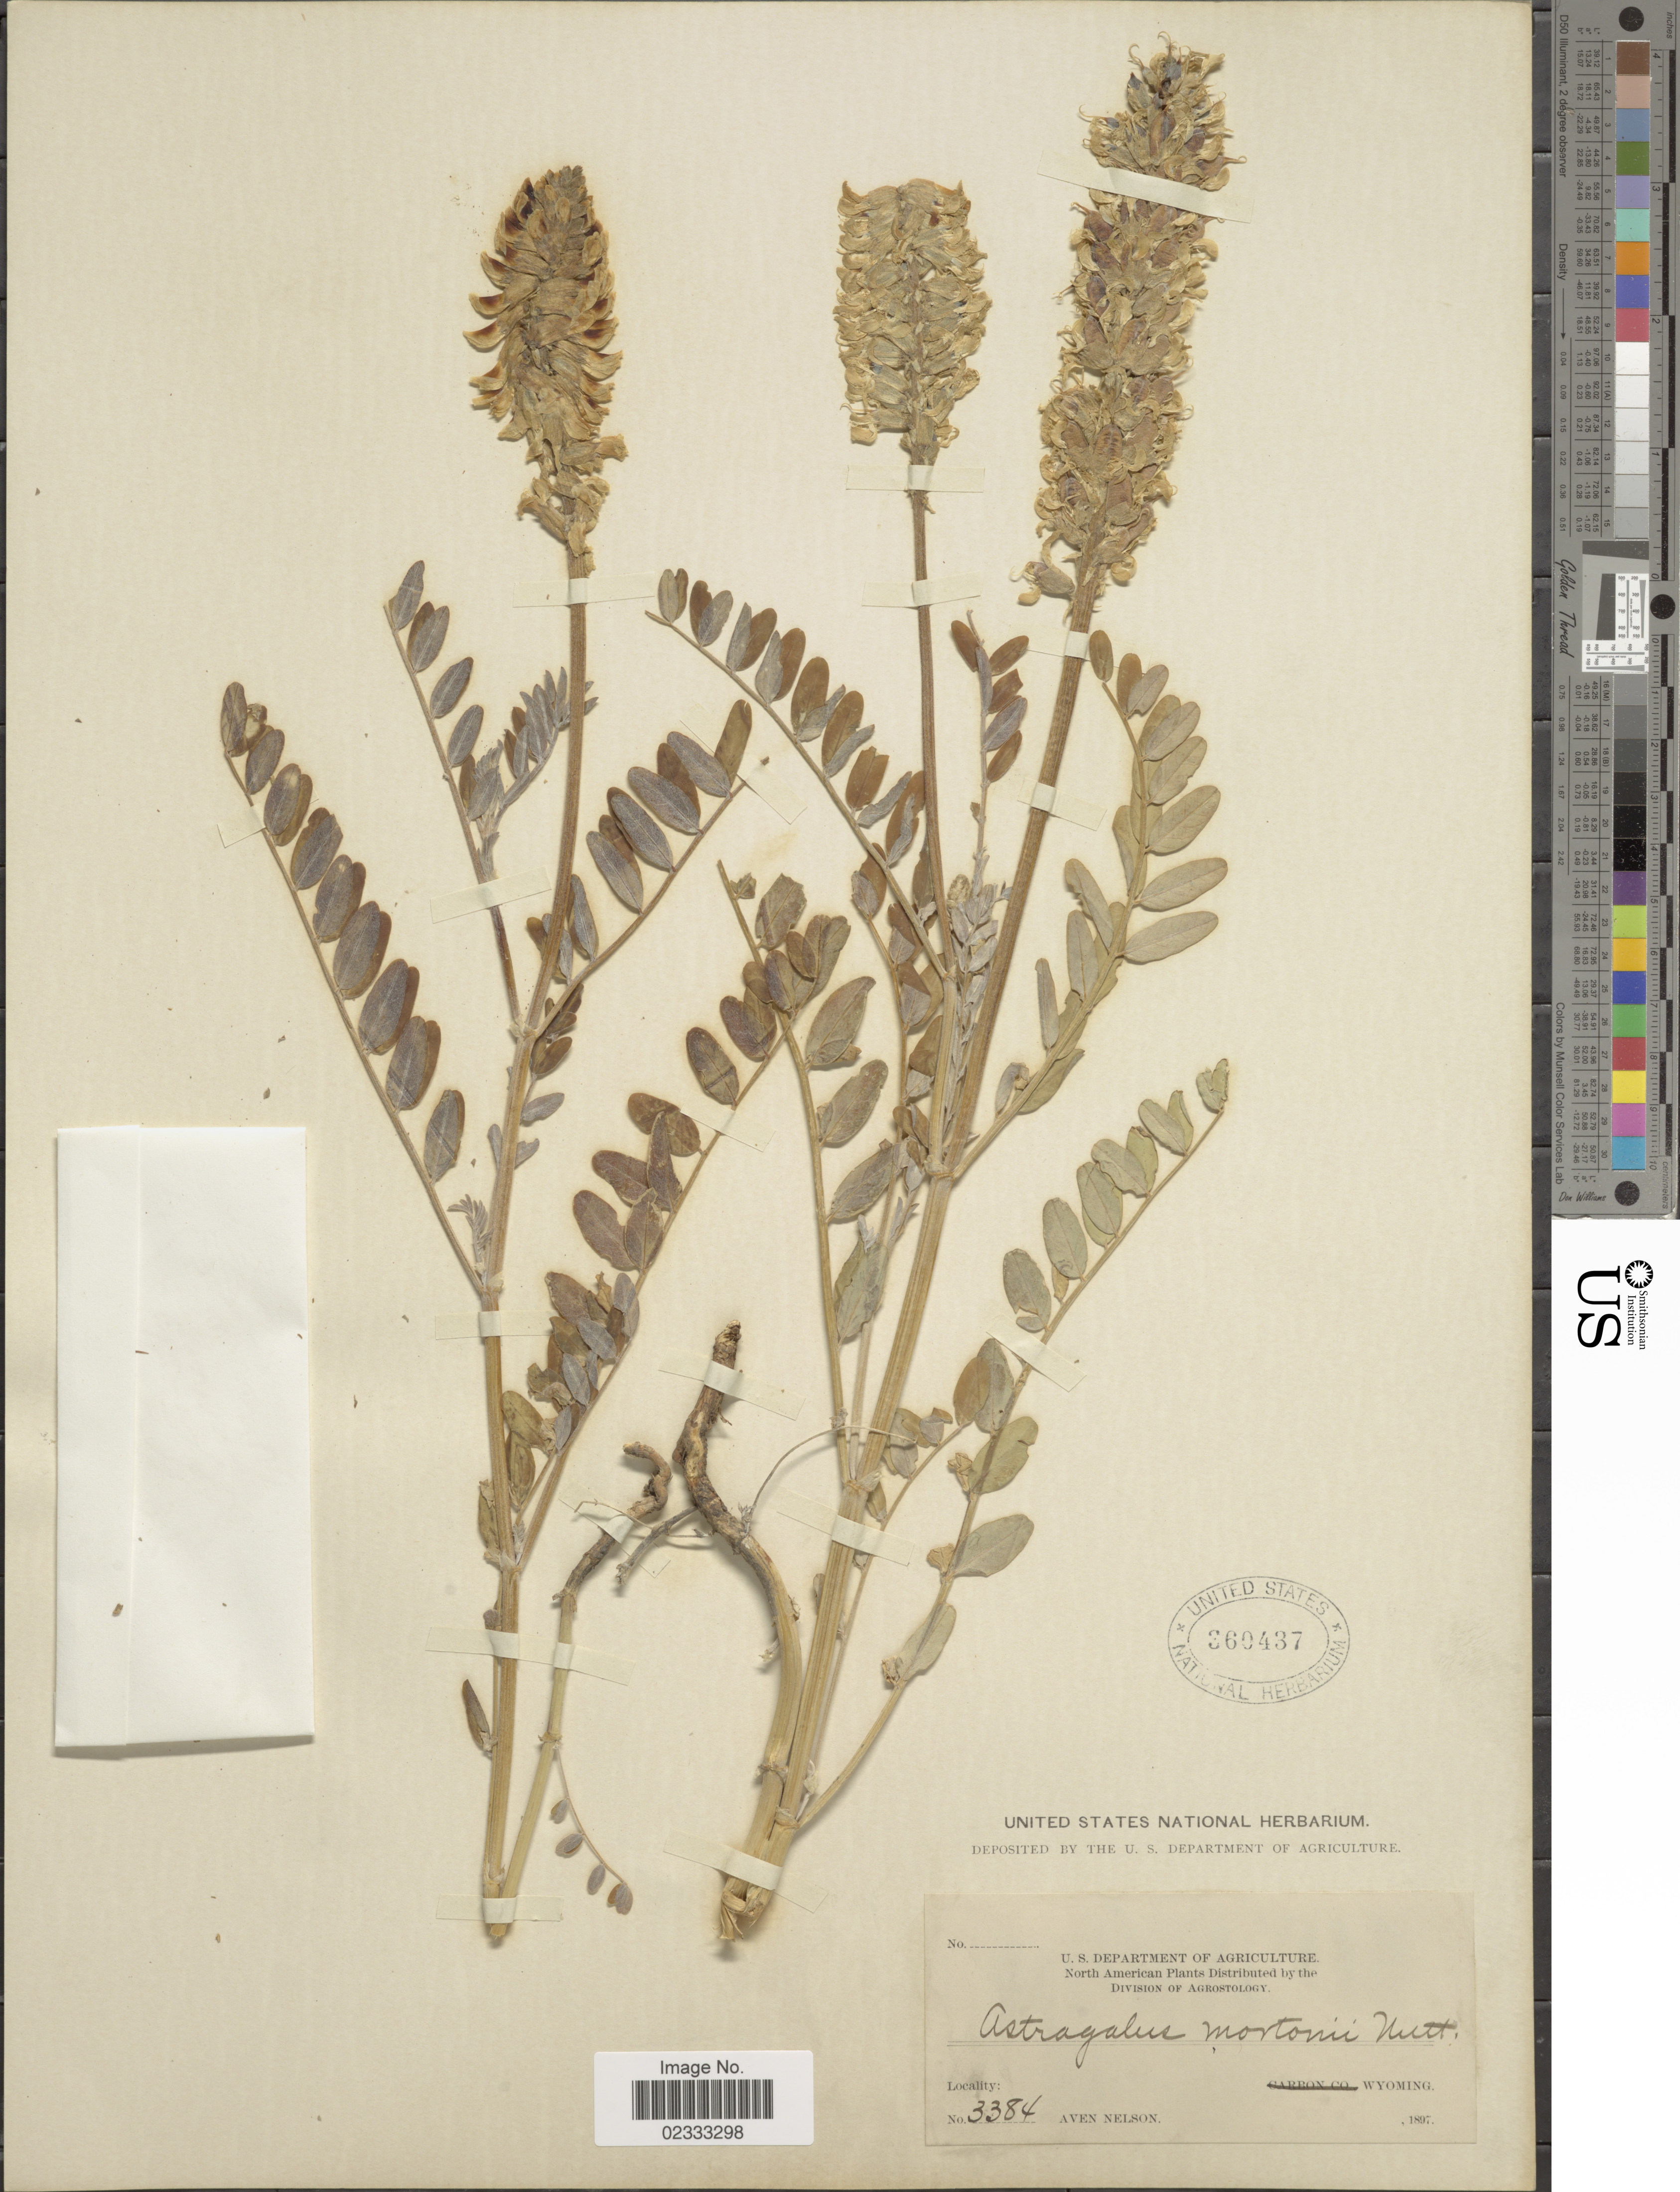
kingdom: Plantae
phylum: Tracheophyta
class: Magnoliopsida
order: Fabales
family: Fabaceae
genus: Astragalus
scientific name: Astragalus mortonii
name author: Nutt.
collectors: A. Nelson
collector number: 3384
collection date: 1897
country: United States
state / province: Wyoming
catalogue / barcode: US 360437